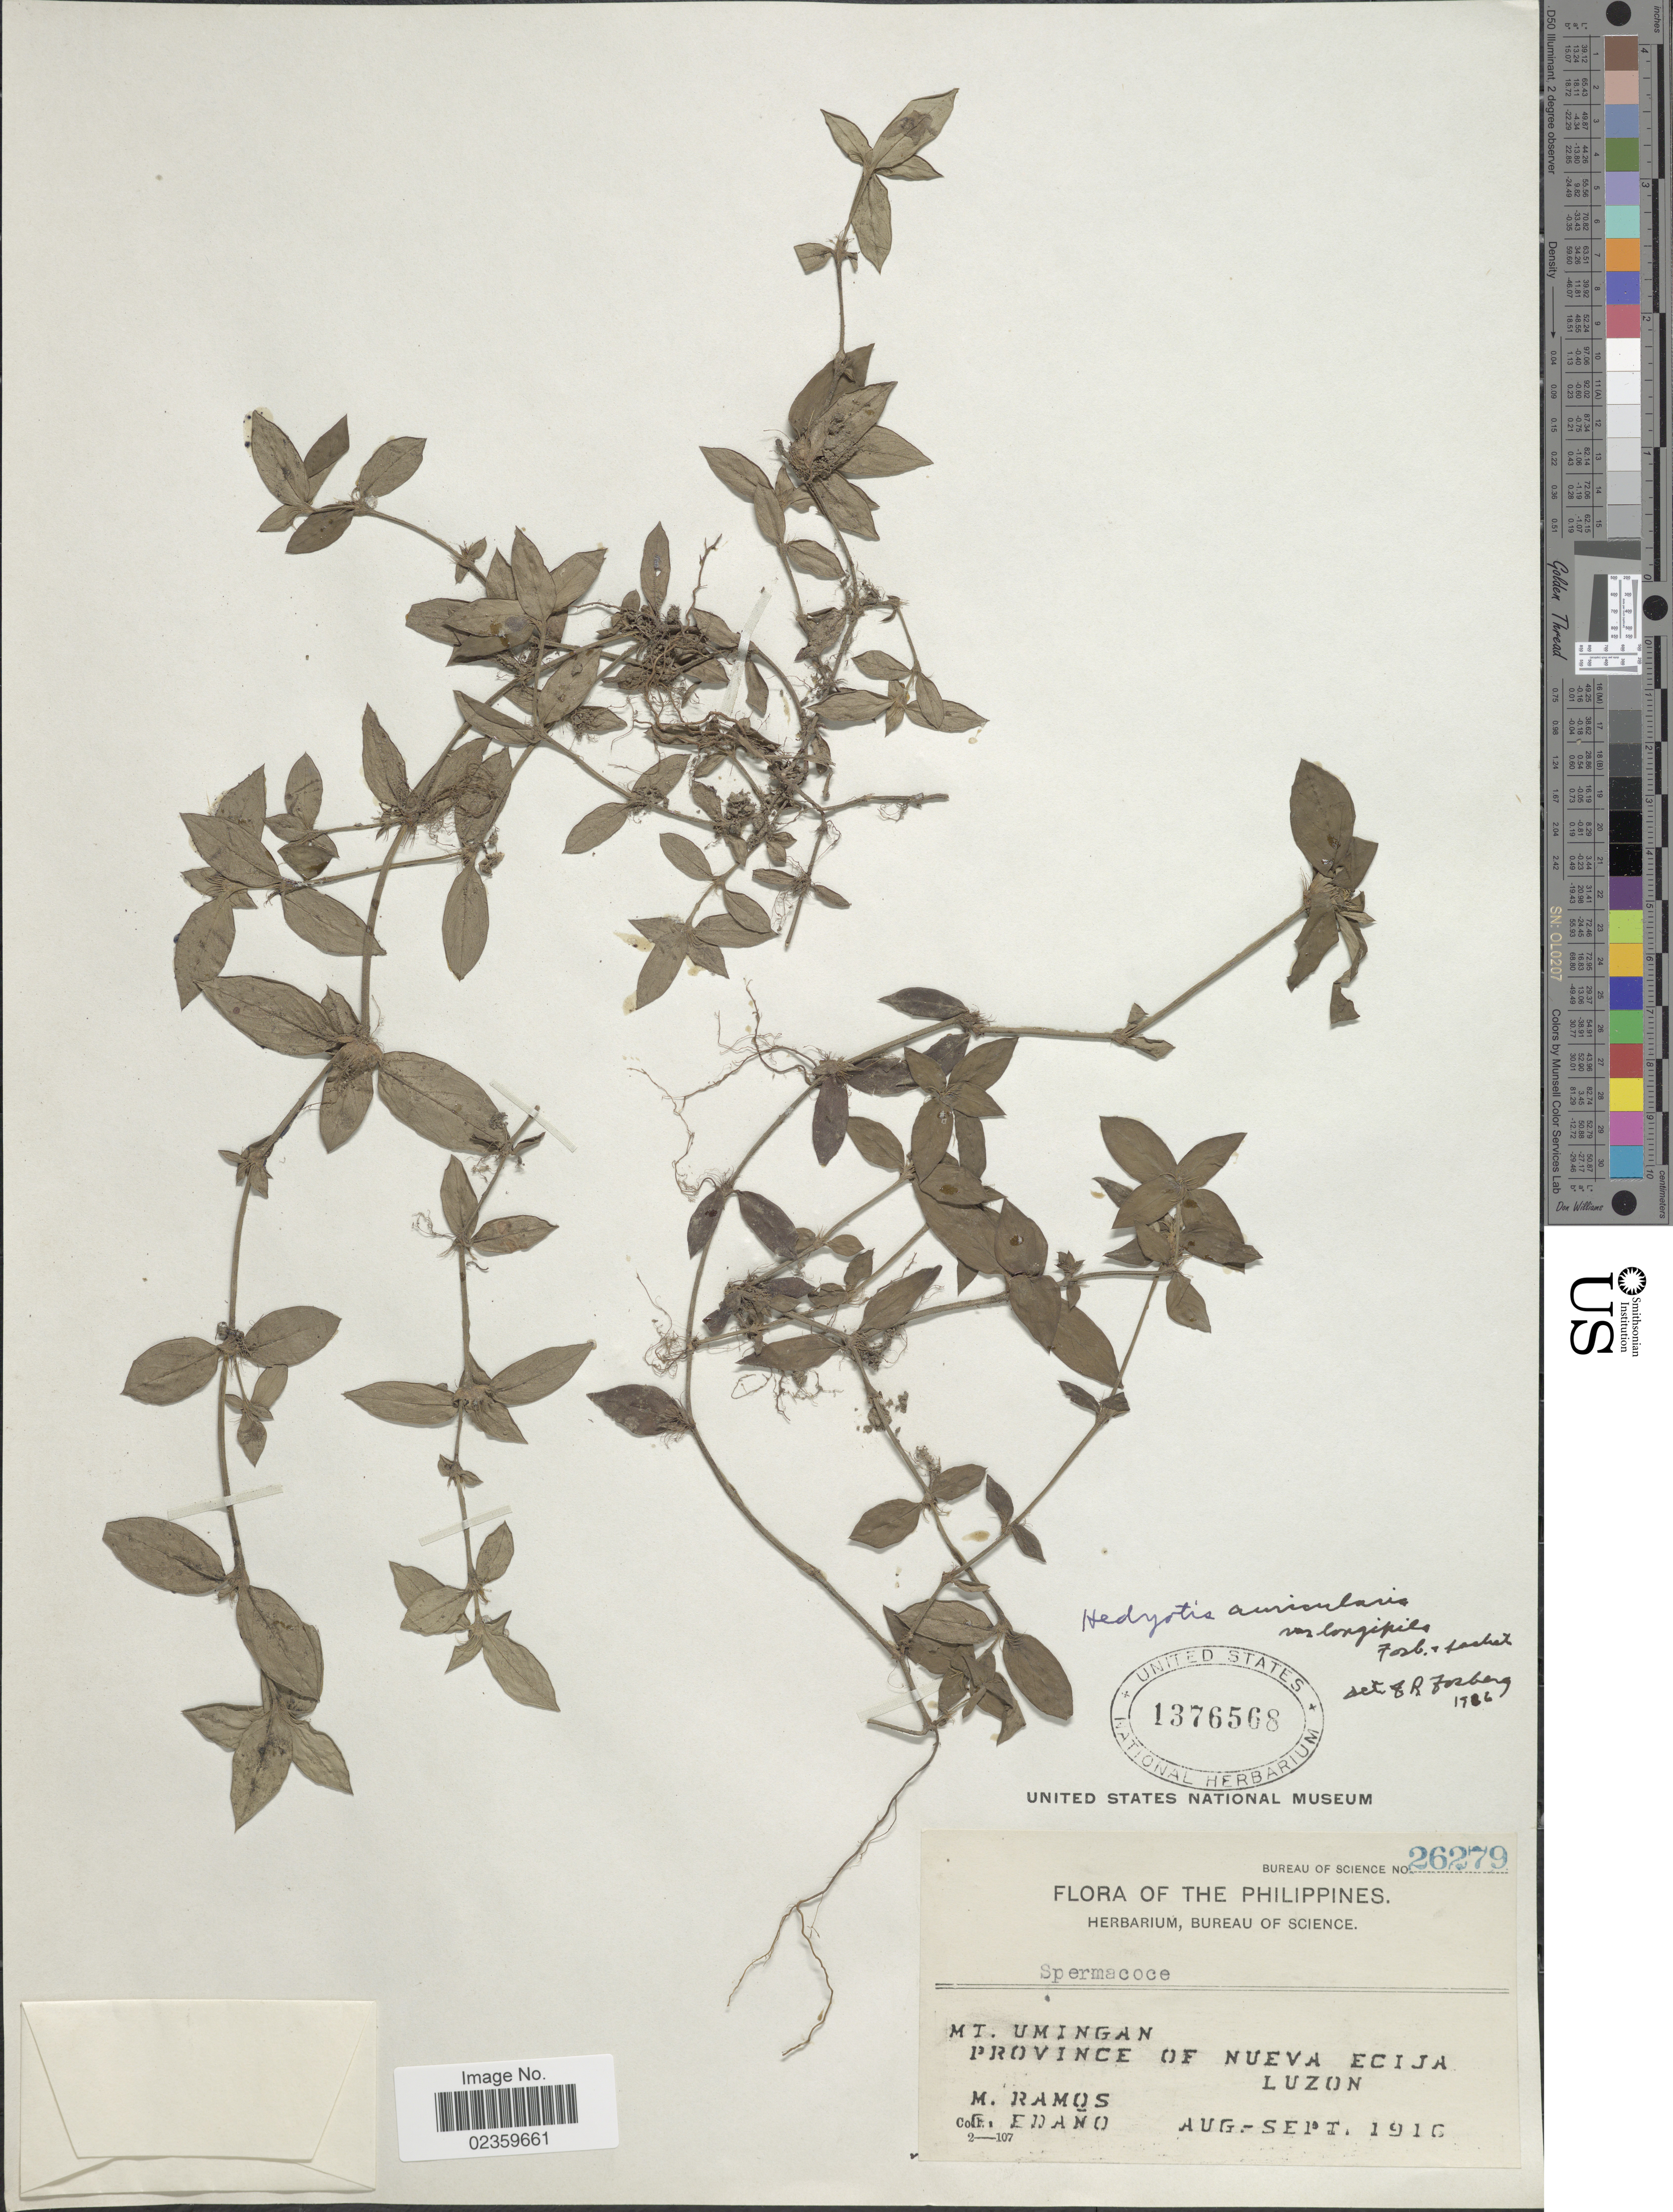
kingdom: Plantae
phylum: Tracheophyta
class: Magnoliopsida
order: Gentianales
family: Rubiaceae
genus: Exallage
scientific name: Exallage auricularia var. longipila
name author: Fosberg & Sachet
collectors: M. Ramos & G. Edaño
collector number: Bureau of Science 26279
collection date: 1916-08/1916-09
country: Philippines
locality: Mt. Umingan. Province of Nueva Ecija. Luzon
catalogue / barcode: US 1376568